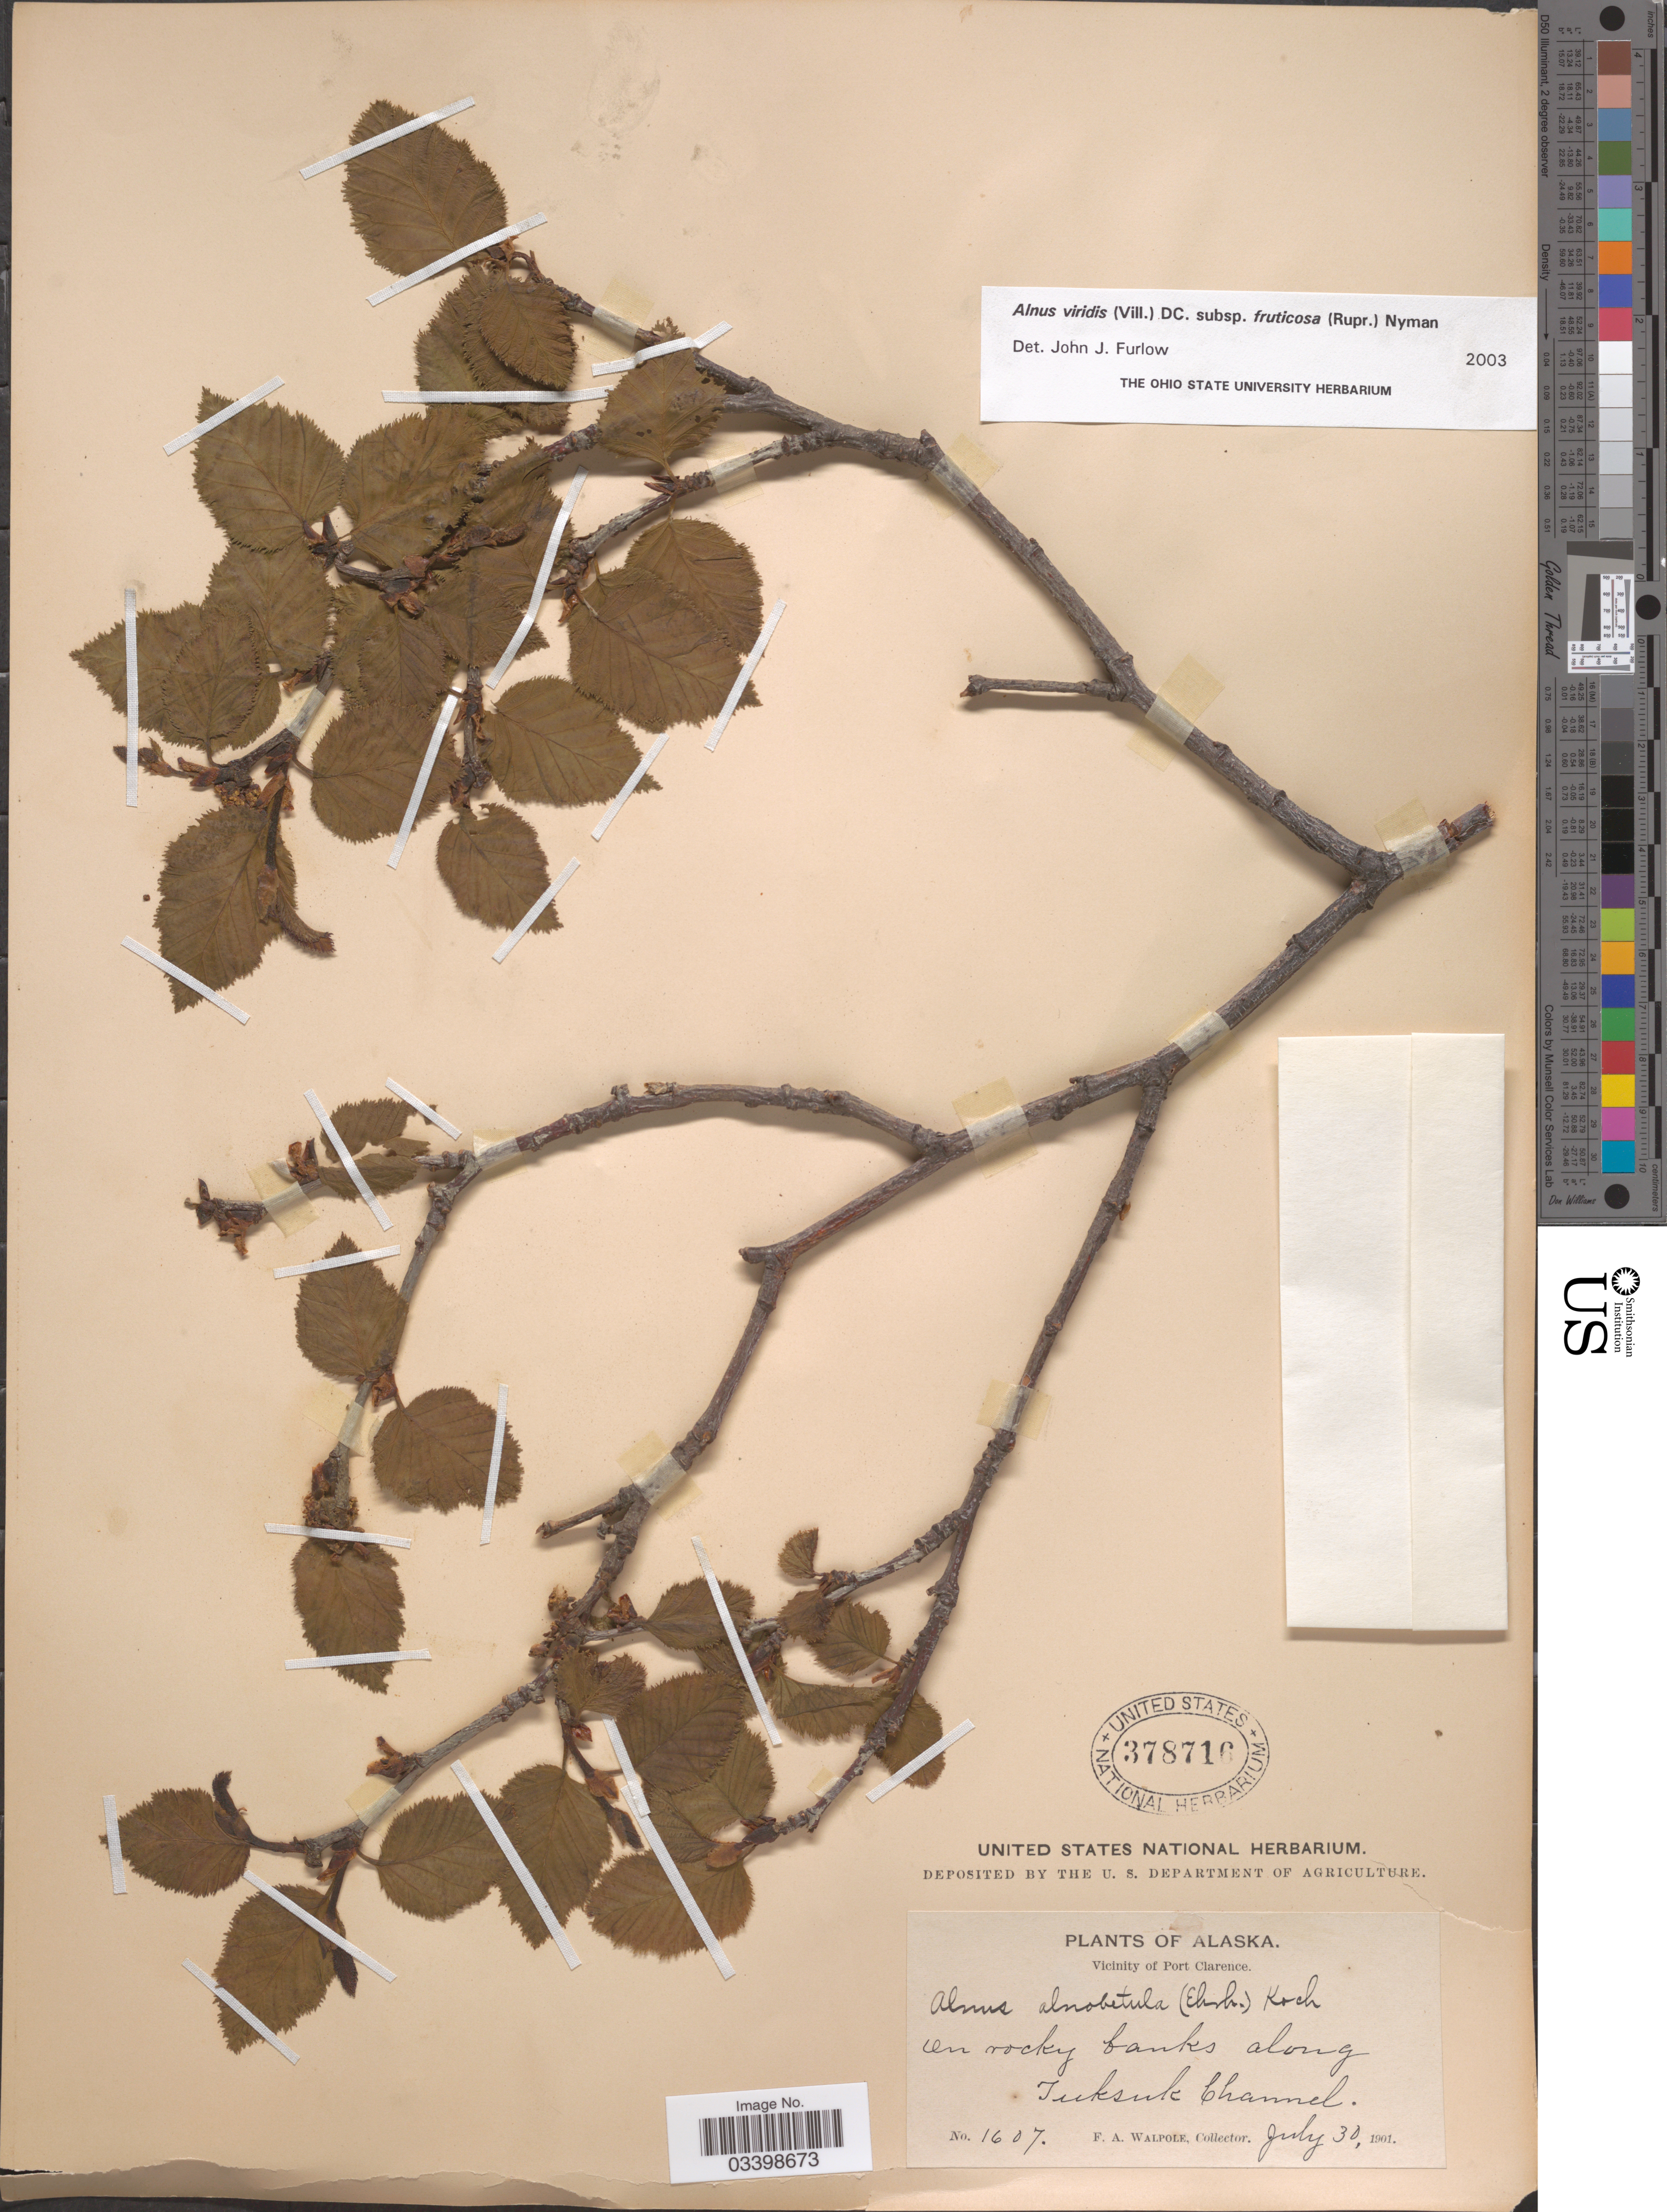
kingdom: Plantae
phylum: Tracheophyta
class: Magnoliopsida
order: Fagales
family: Betulaceae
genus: Alnus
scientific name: Alnus viridis subsp. fruticosa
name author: (Rupr.) Nyman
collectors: F. Walpole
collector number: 1607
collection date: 1901-07-30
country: United States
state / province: Alaska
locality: Vicinity of Port Clarence. On rocky banks along Tuksuk Channel.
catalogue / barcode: US 378716